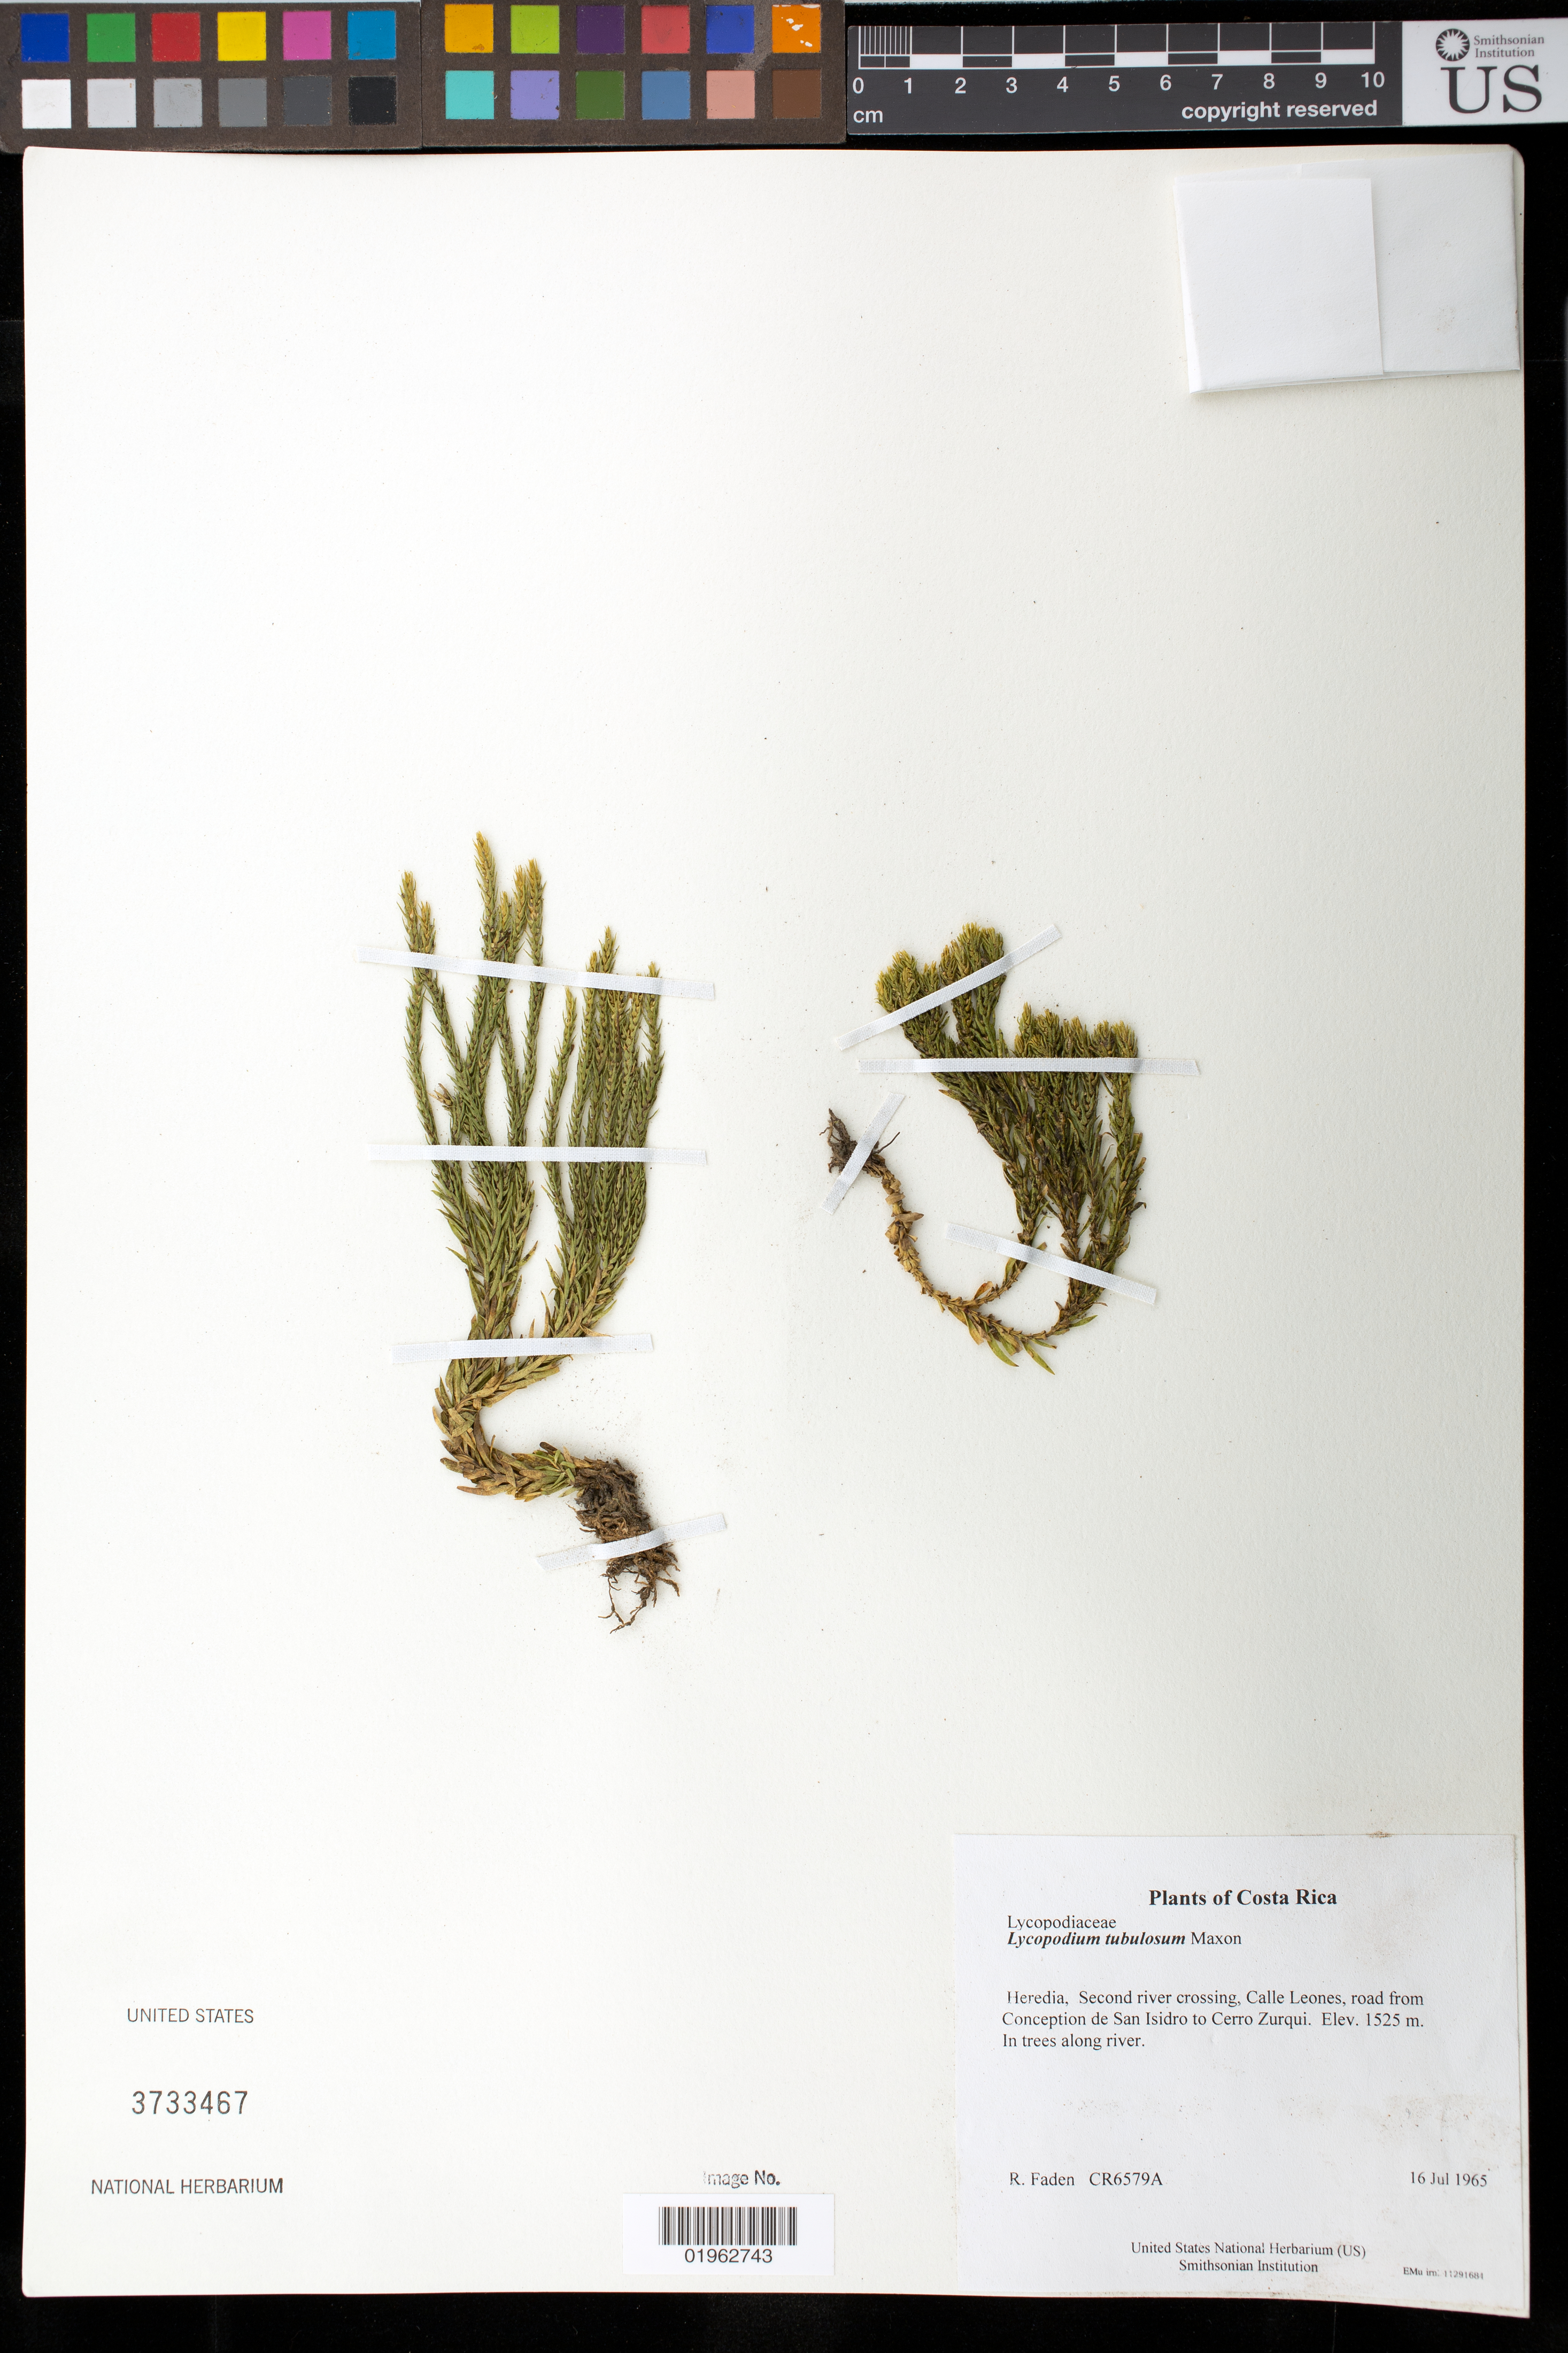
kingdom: Plantae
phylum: Tracheophyta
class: Lycopodiopsida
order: Lycopodiales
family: Lycopodiaceae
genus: Phlegmariurus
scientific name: Phlegmariurus tubulosus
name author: (Maxon) B. Øllg.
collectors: R. B. Faden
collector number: CR6579A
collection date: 1965-07-16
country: Costa Rica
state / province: Heredia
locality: Second river crossing, Calle Leones, road from Conception de San Isidro to Cerro Zurqui.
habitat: In trees along river.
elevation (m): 1525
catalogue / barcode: US 3733467